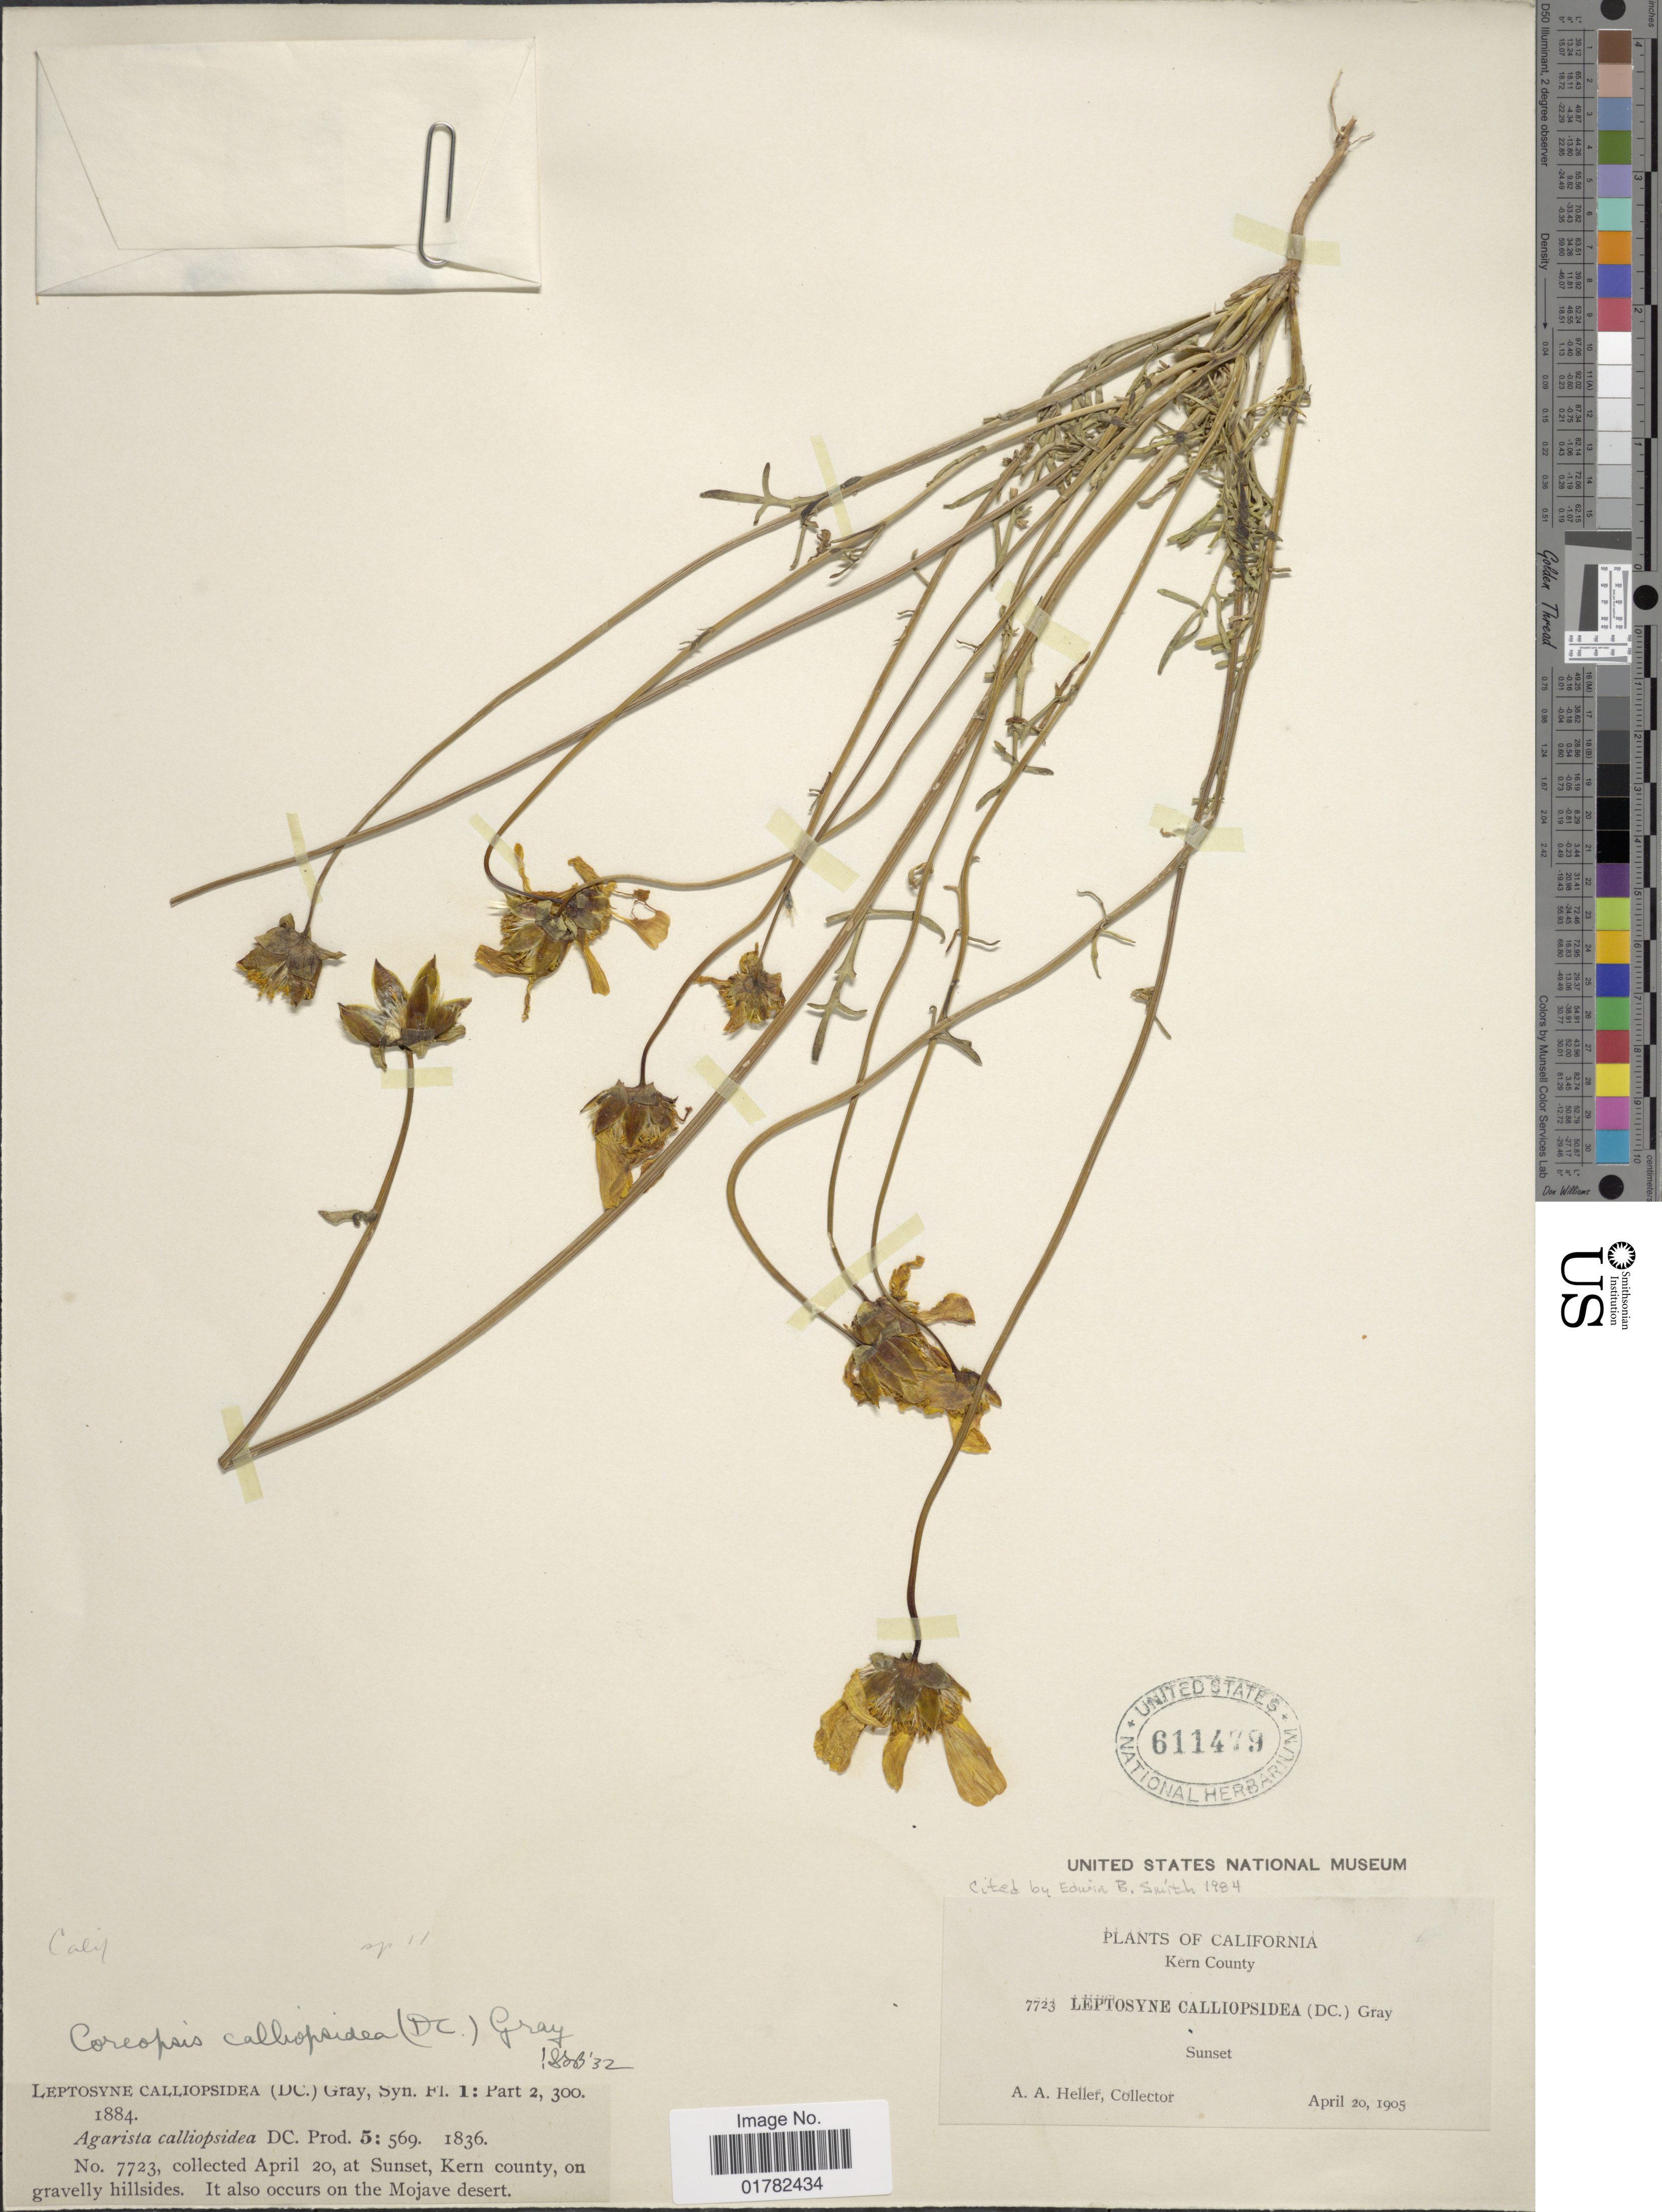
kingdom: Plantae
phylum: Tracheophyta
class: Magnoliopsida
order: Asterales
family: Asteraceae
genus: Coreopsis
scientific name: Coreopsis calliopsidea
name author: (DC.) A. Gray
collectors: A. A. Heller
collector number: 7723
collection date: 1905-04-20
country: United States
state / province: California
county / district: Kern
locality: Kern County, Sunset, on gravelly hillsides, Majave desert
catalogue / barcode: US 611479